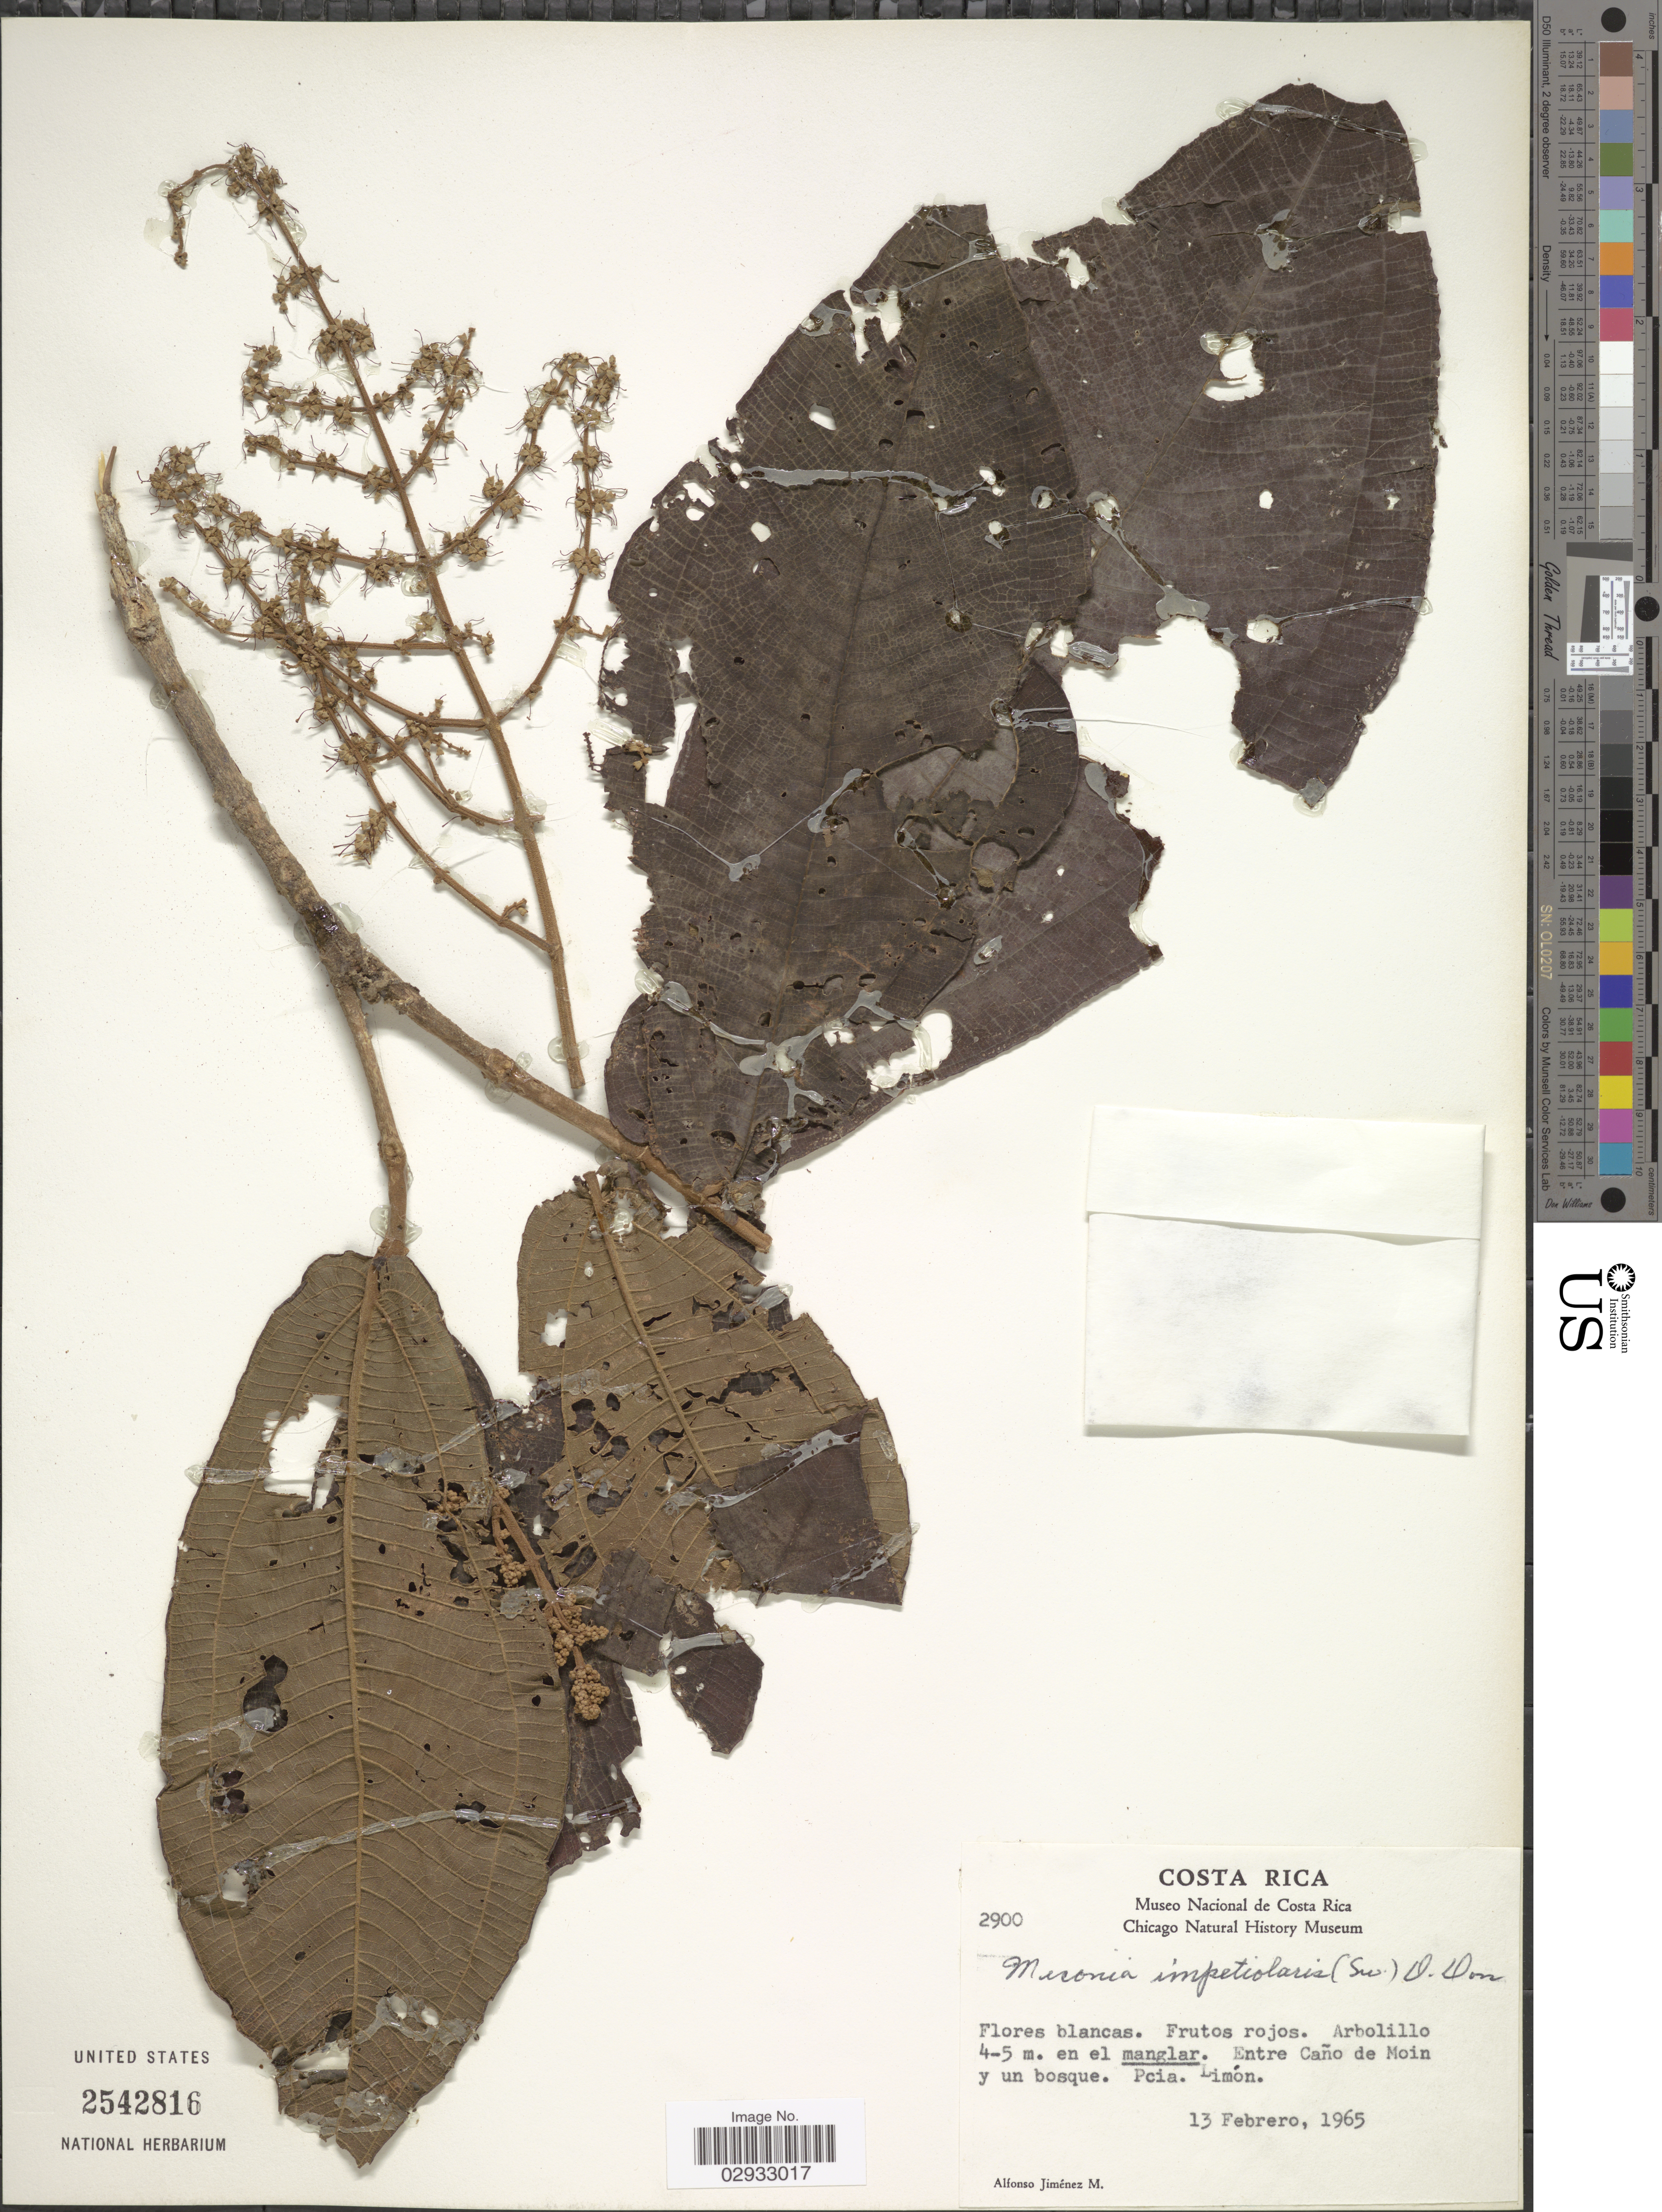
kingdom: Plantae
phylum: Tracheophyta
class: Magnoliopsida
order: Myrtales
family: Melastomataceae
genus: Miconia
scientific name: Miconia impetiolaris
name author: (Sw.) D. Don ex DC.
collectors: A. Jimenez M.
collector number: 2900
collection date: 1965-02-13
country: Costa Rica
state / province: Limón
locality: Entre Caño de Moin y un bosque. Pcia. Limón.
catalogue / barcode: US 2542816